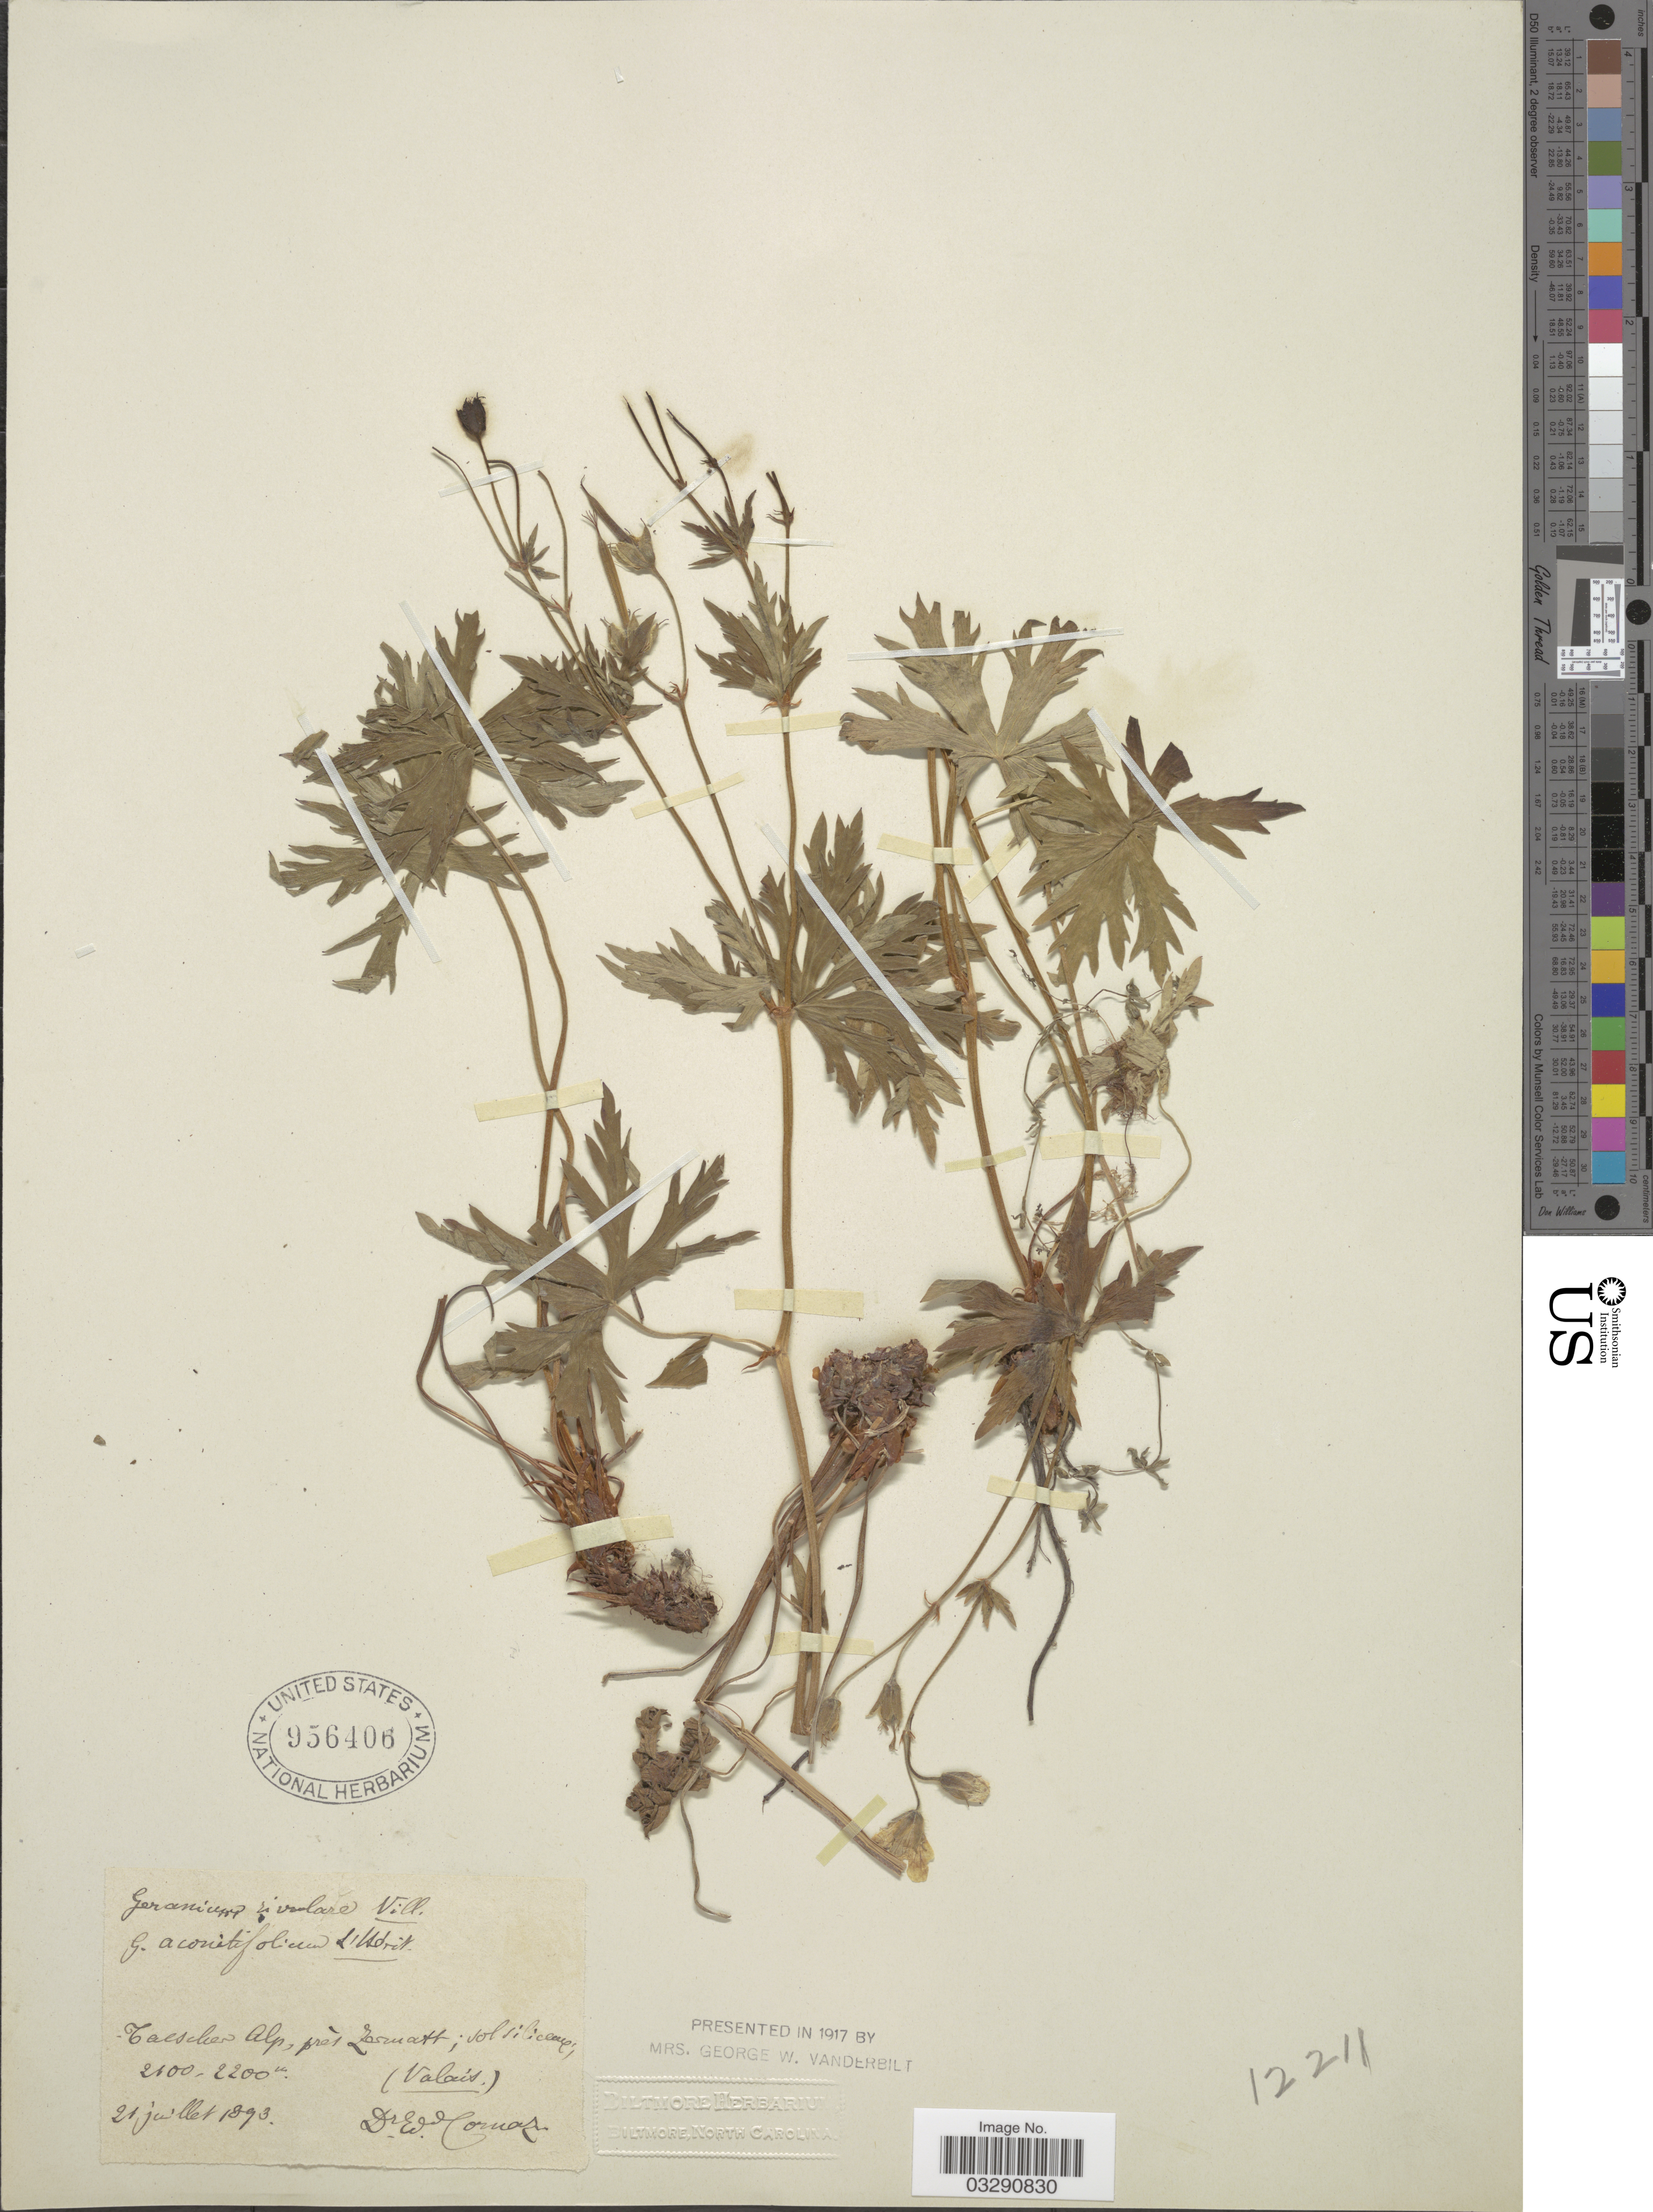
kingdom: Plantae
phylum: Tracheophyta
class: Magnoliopsida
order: Geraniales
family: Geraniaceae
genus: Geranium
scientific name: Geranium rivulare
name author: Vill.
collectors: D. Comas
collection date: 1893-07-21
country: Switzerland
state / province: Valais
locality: Taescher Alp, près Zermatt.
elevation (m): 2100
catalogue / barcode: US 956406